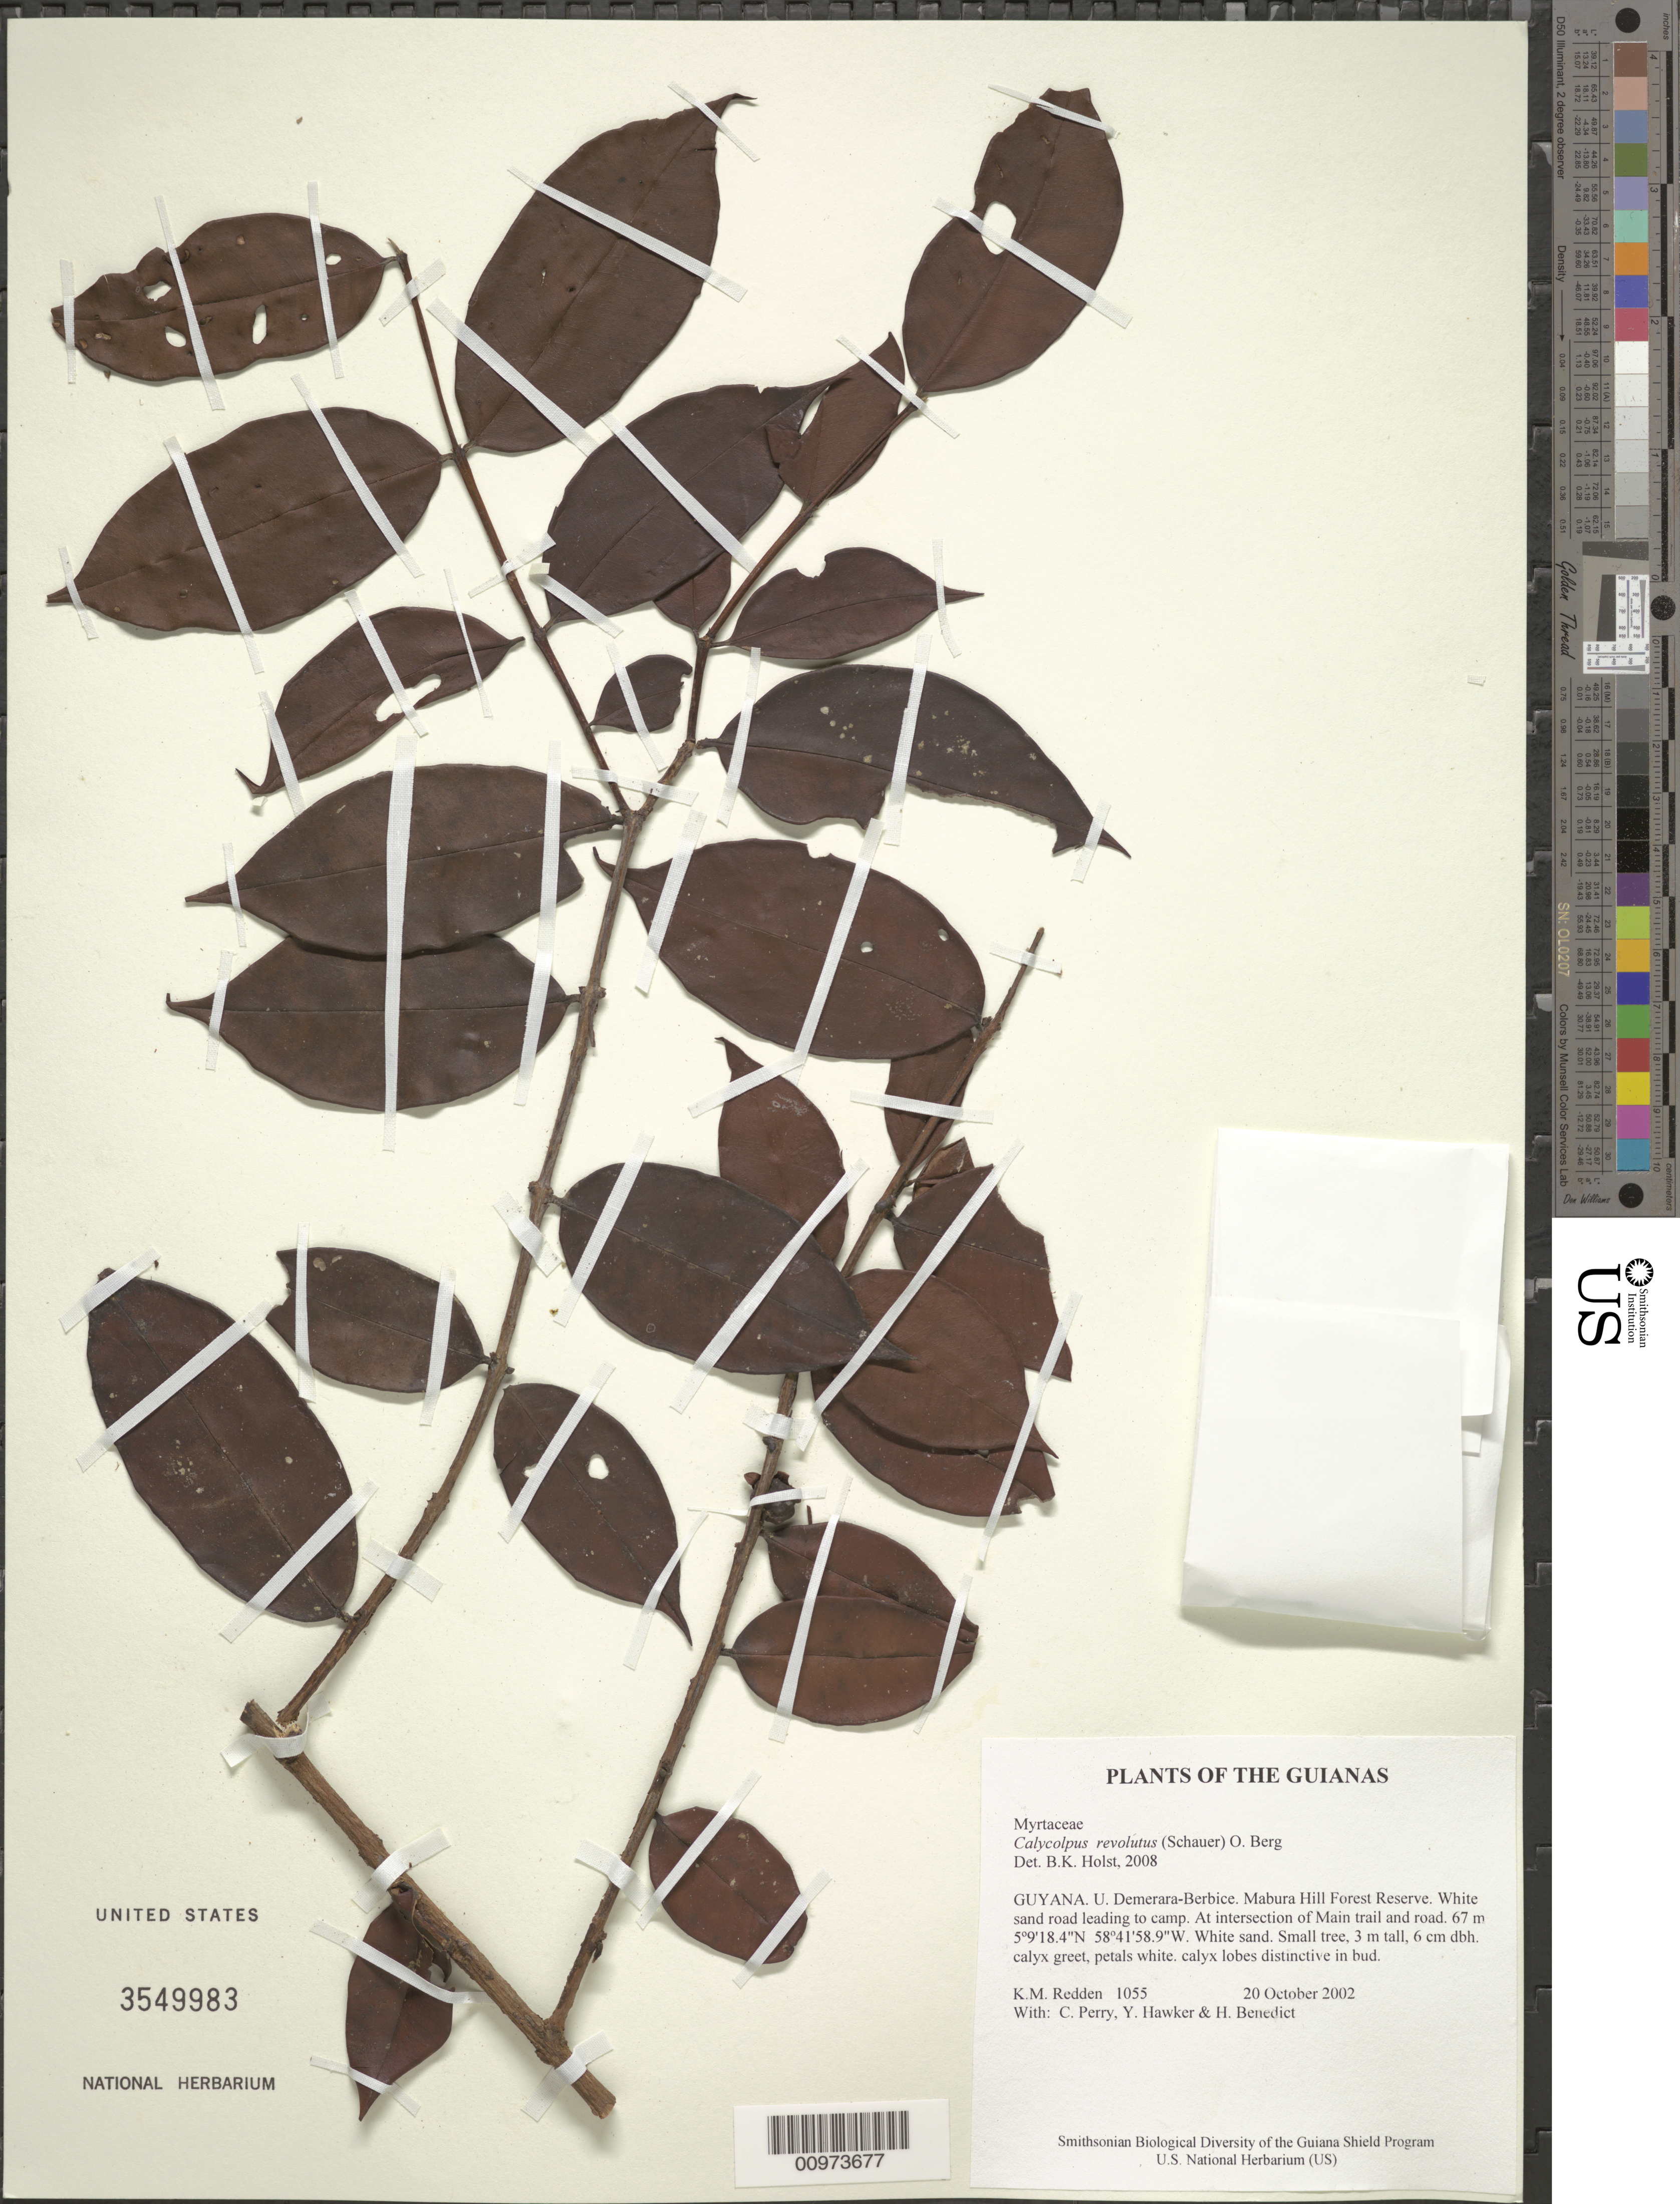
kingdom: Plantae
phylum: Tracheophyta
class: Magnoliopsida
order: Myrtales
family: Myrtaceae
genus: Calycolpus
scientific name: Calycolpus revolutus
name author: (Schauer) O. Berg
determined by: Holst, Bruce K.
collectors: K. M. Redden, C. Perry, Y. Hawker & H. Benedict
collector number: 1055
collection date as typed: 20 October 2002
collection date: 2002-10-20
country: Guyana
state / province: U. Demerara-Berbice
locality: Mabura Hill Forest Reserve. White sand road leading to camp. At intersection of main trail and road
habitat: White sand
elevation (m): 67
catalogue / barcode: US 3549983